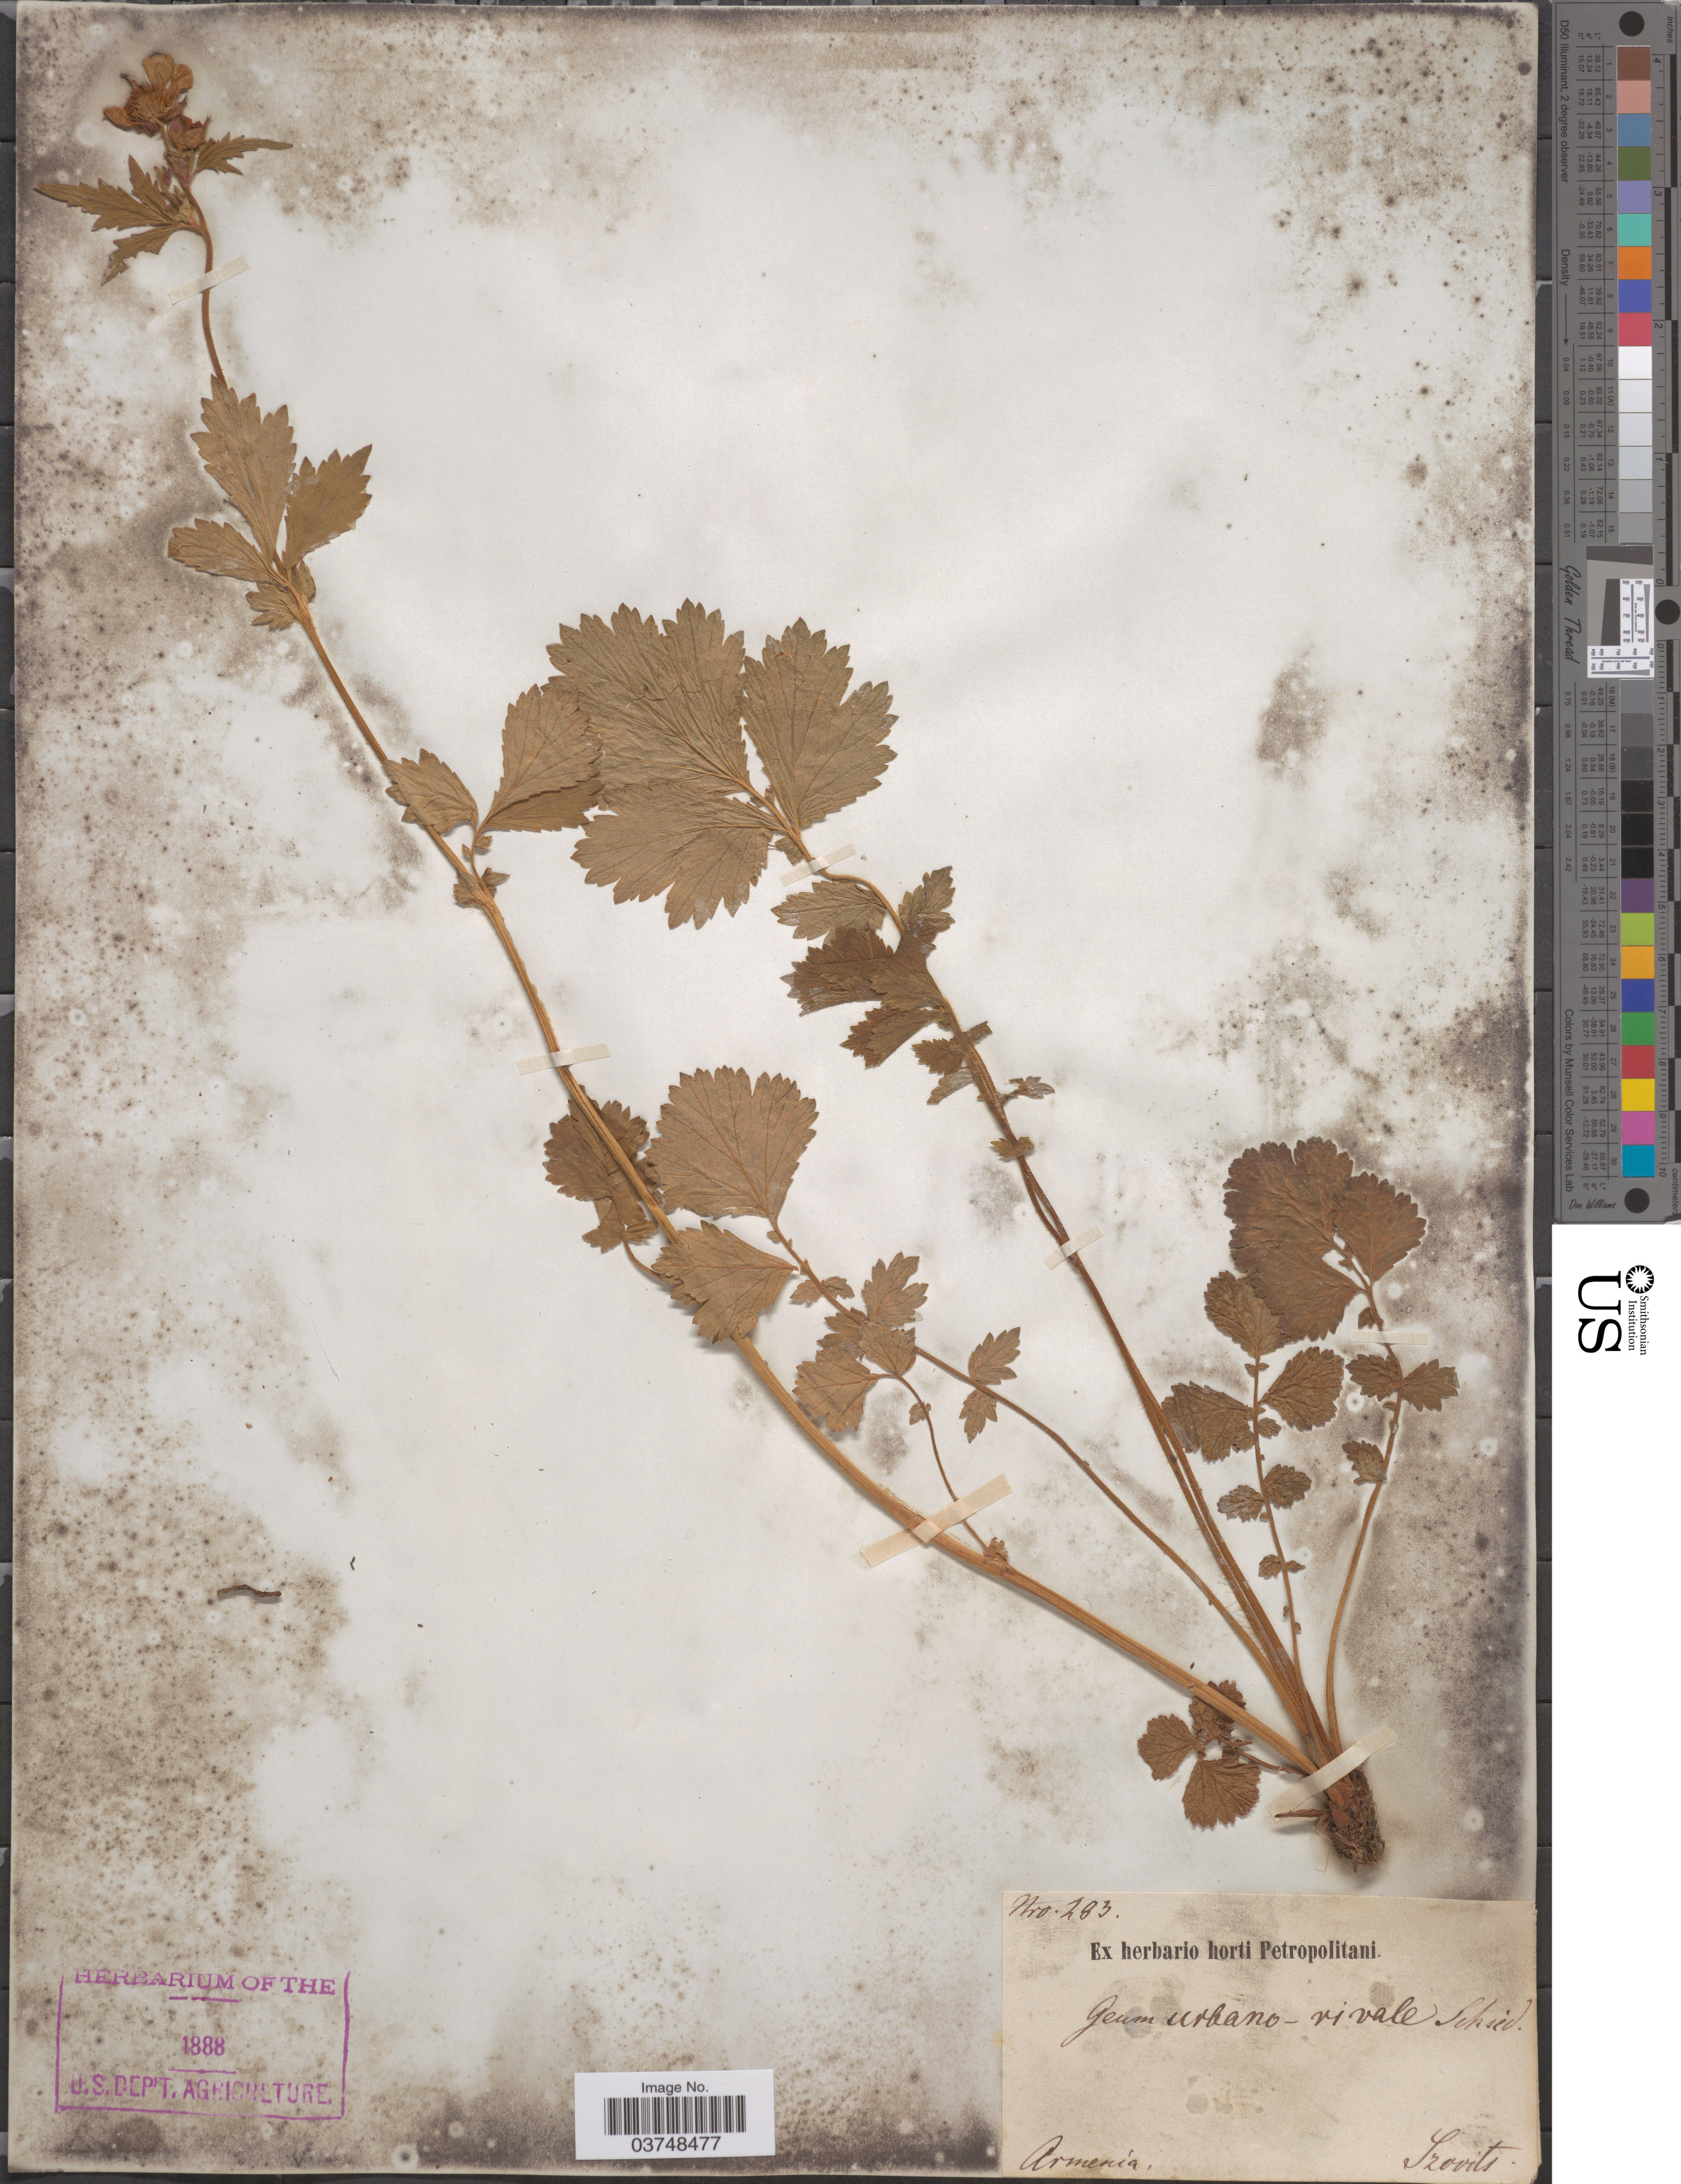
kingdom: Plantae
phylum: Tracheophyta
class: Magnoliopsida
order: Rosales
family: Rosaceae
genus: Geum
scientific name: Geum urbanum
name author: L.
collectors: Szovits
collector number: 283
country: Armenia